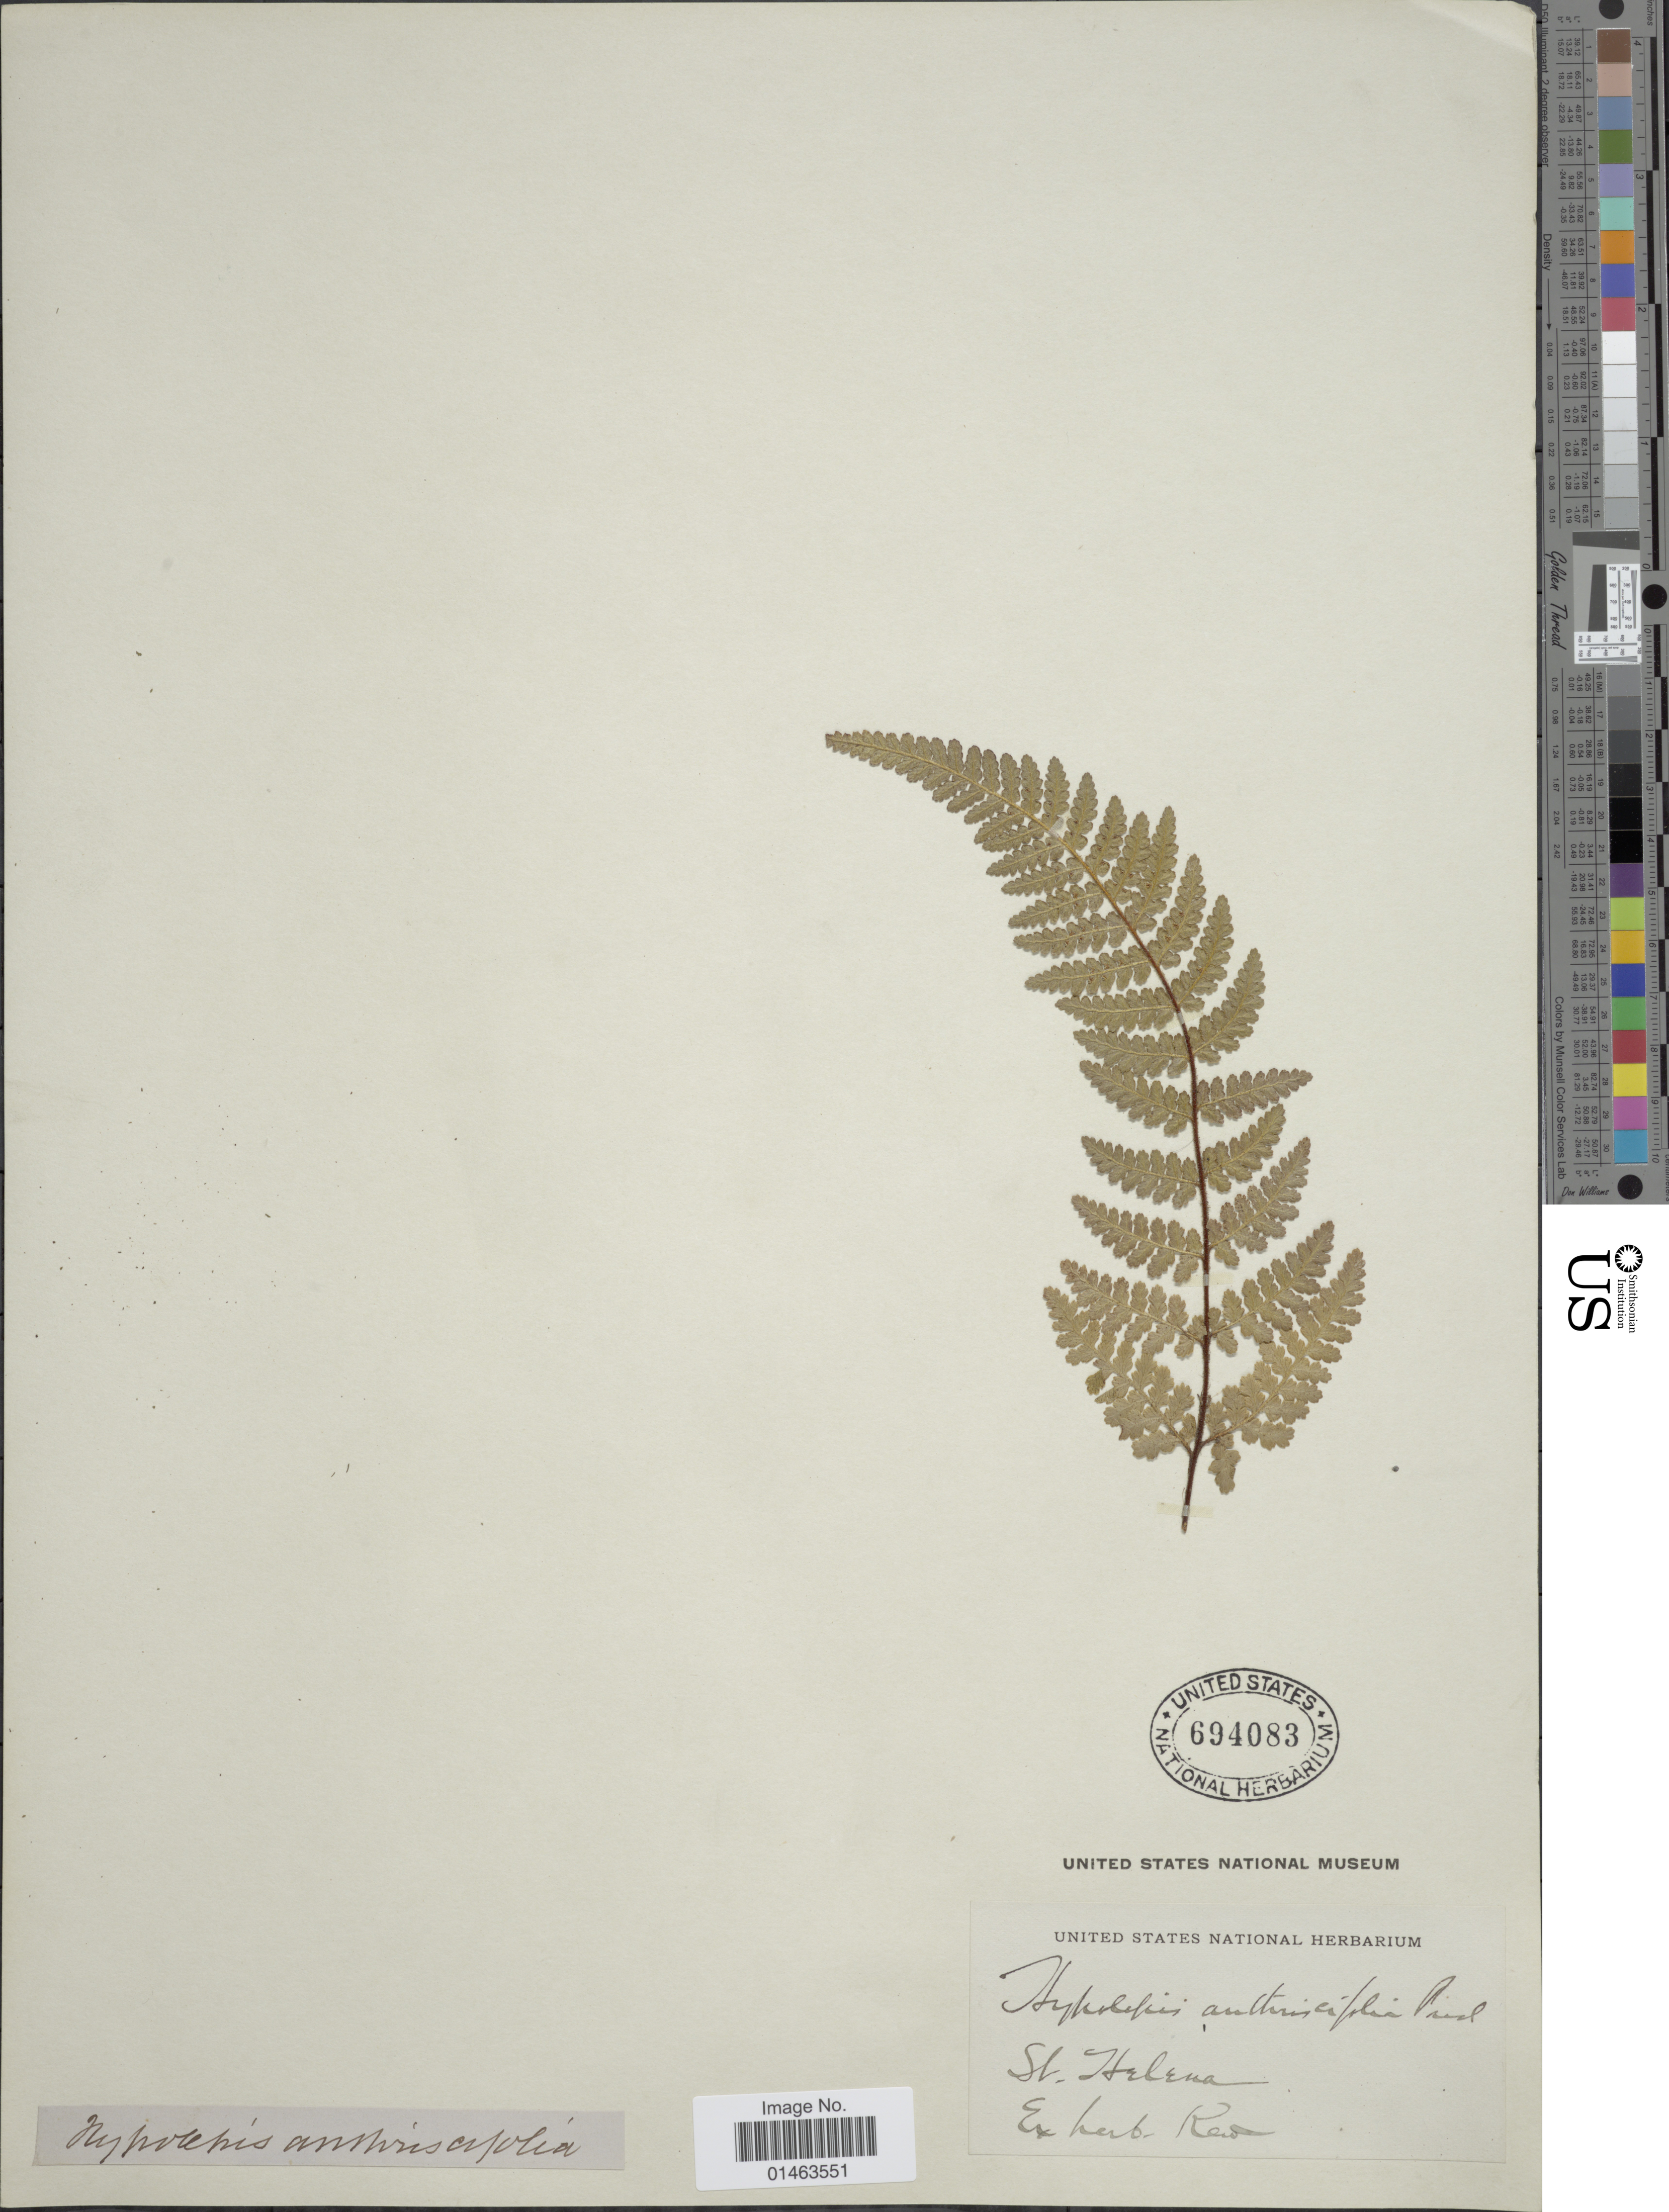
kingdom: Plantae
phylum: Tracheophyta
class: Polypodiopsida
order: Polypodiales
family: Dennstaedtiaceae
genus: Hypolepis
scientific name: Hypolepis sparsisora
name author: (Schrad.) Kuhn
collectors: ex herb. Hort. Reg. Kew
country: St. Helena Islands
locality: St. Helena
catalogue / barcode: US 694083